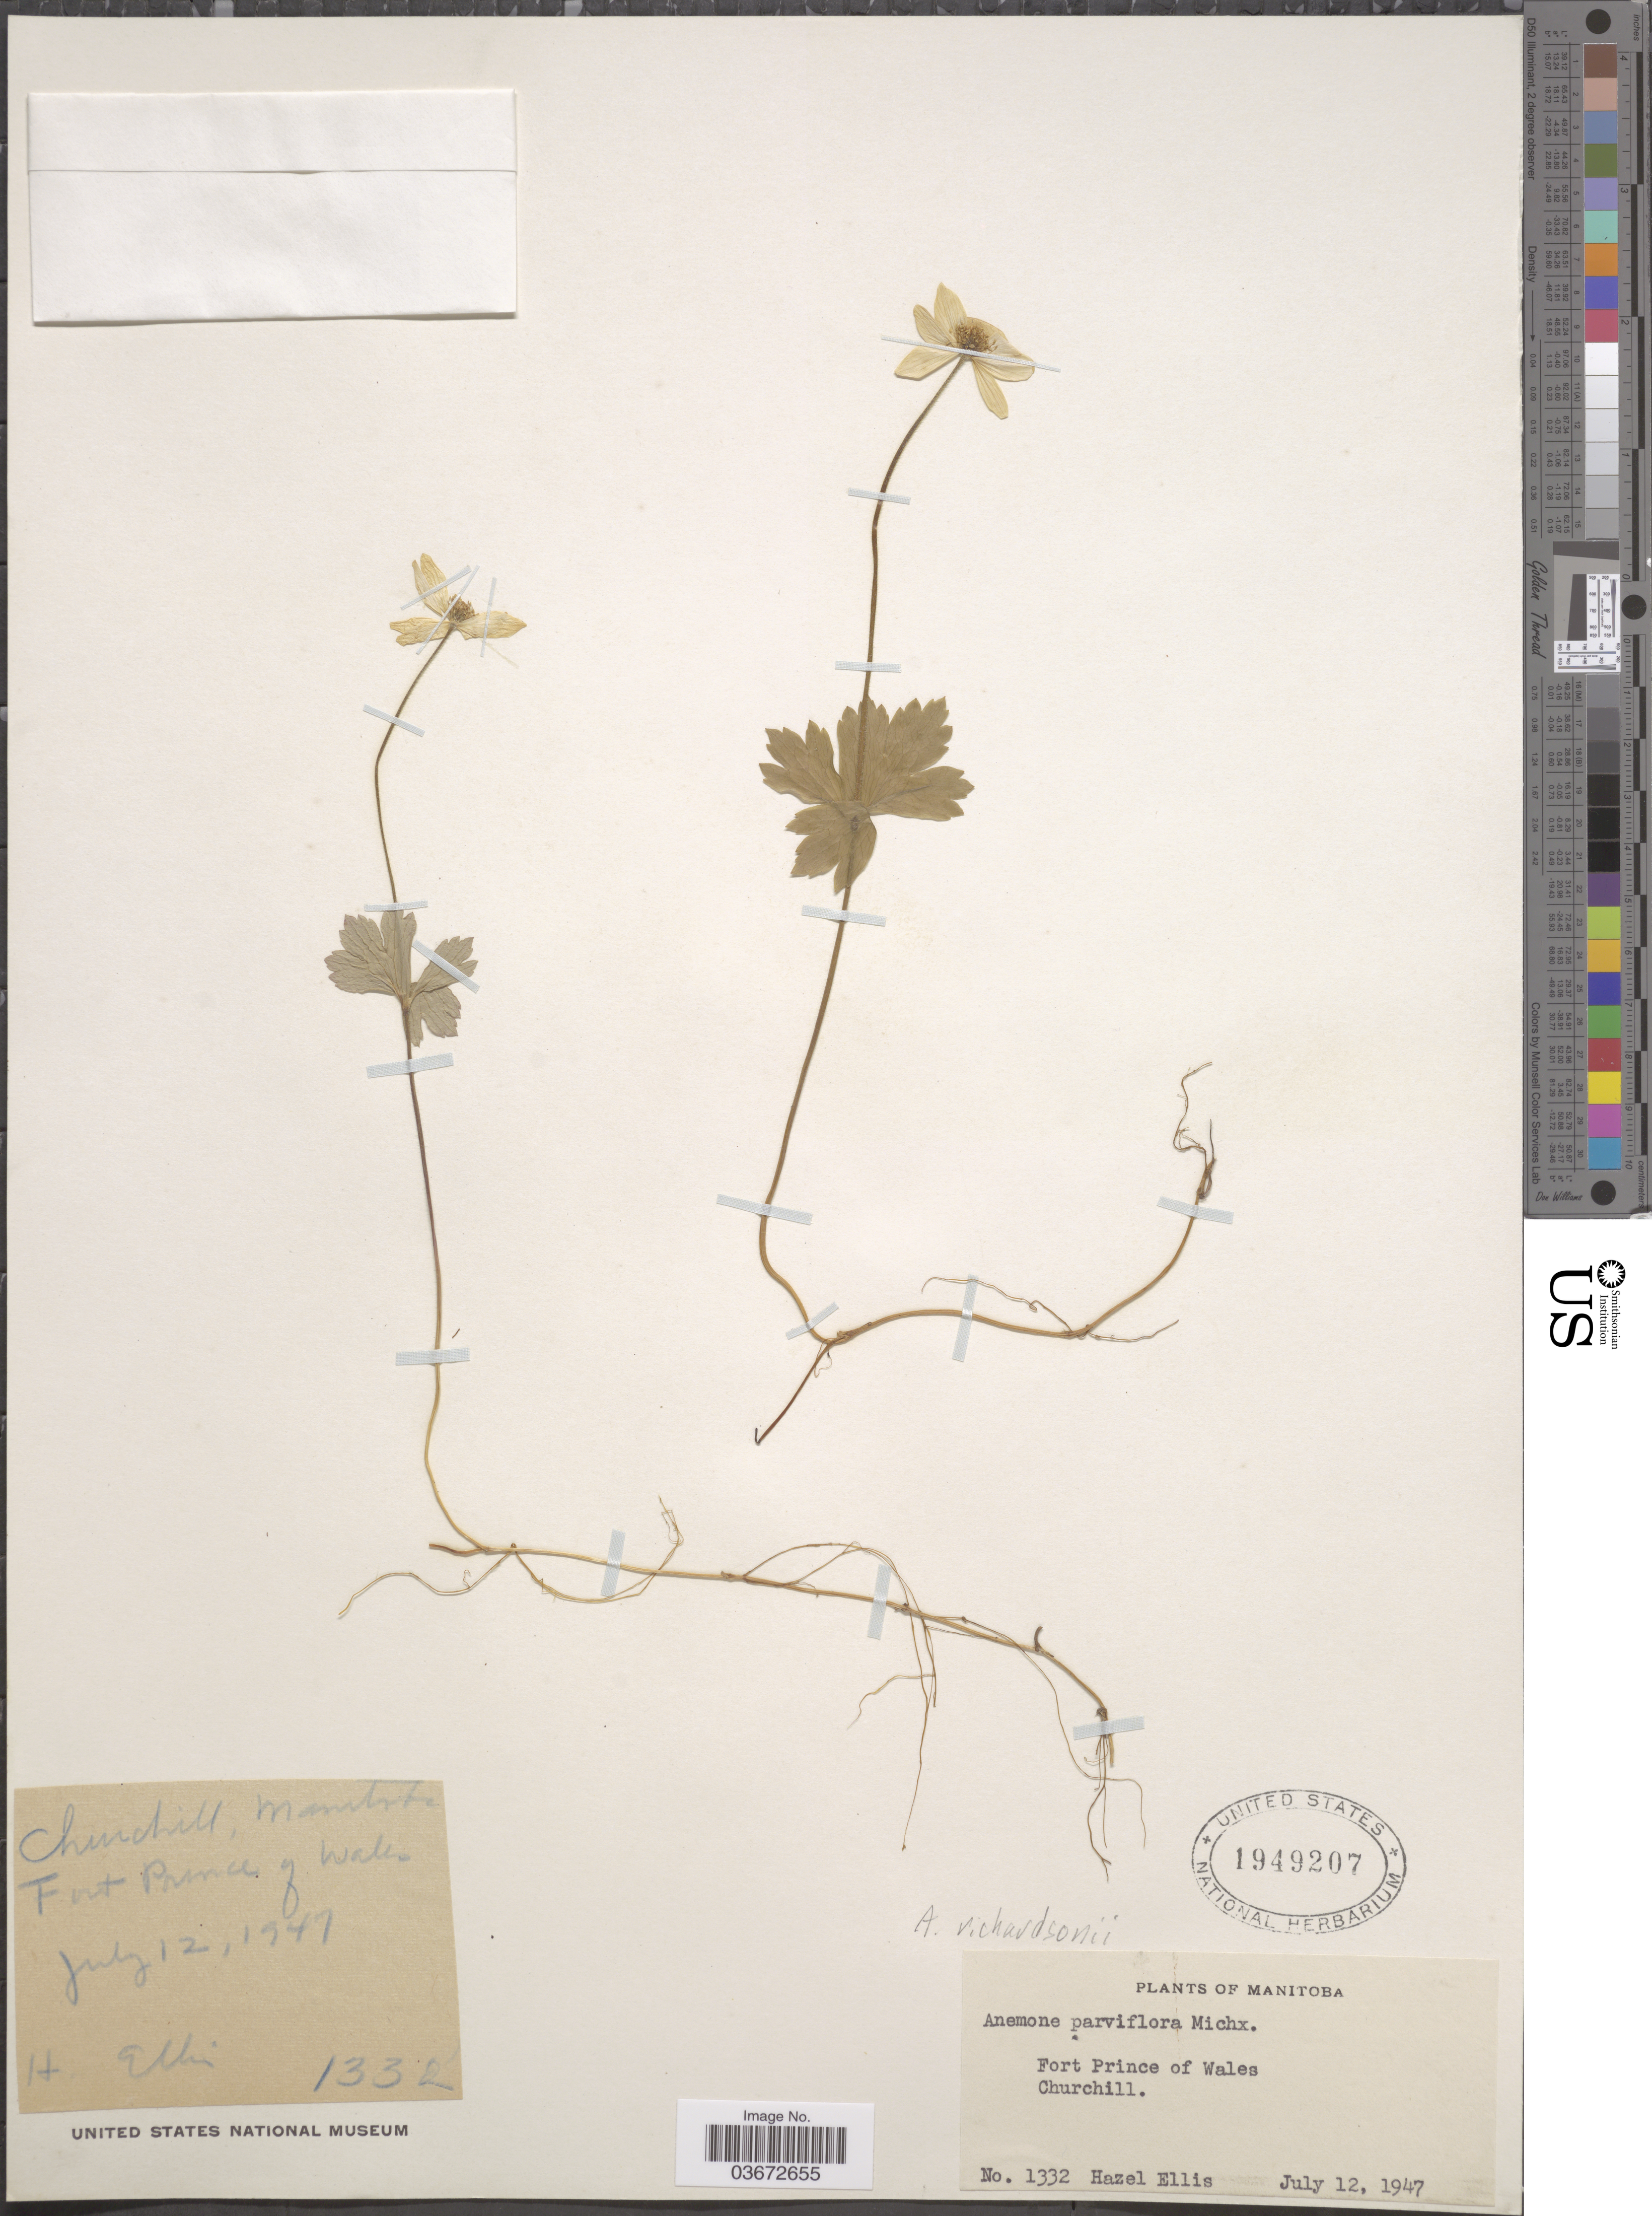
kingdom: Plantae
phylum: Tracheophyta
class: Magnoliopsida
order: Ranunculales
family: Ranunculaceae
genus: Anemone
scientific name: Anemone parviflora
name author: Michx.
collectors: H. Ellis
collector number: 1332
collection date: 1947-07-12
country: Canada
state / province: Manitoba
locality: Fort Prince of Wales, Churchill.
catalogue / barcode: US 1949207